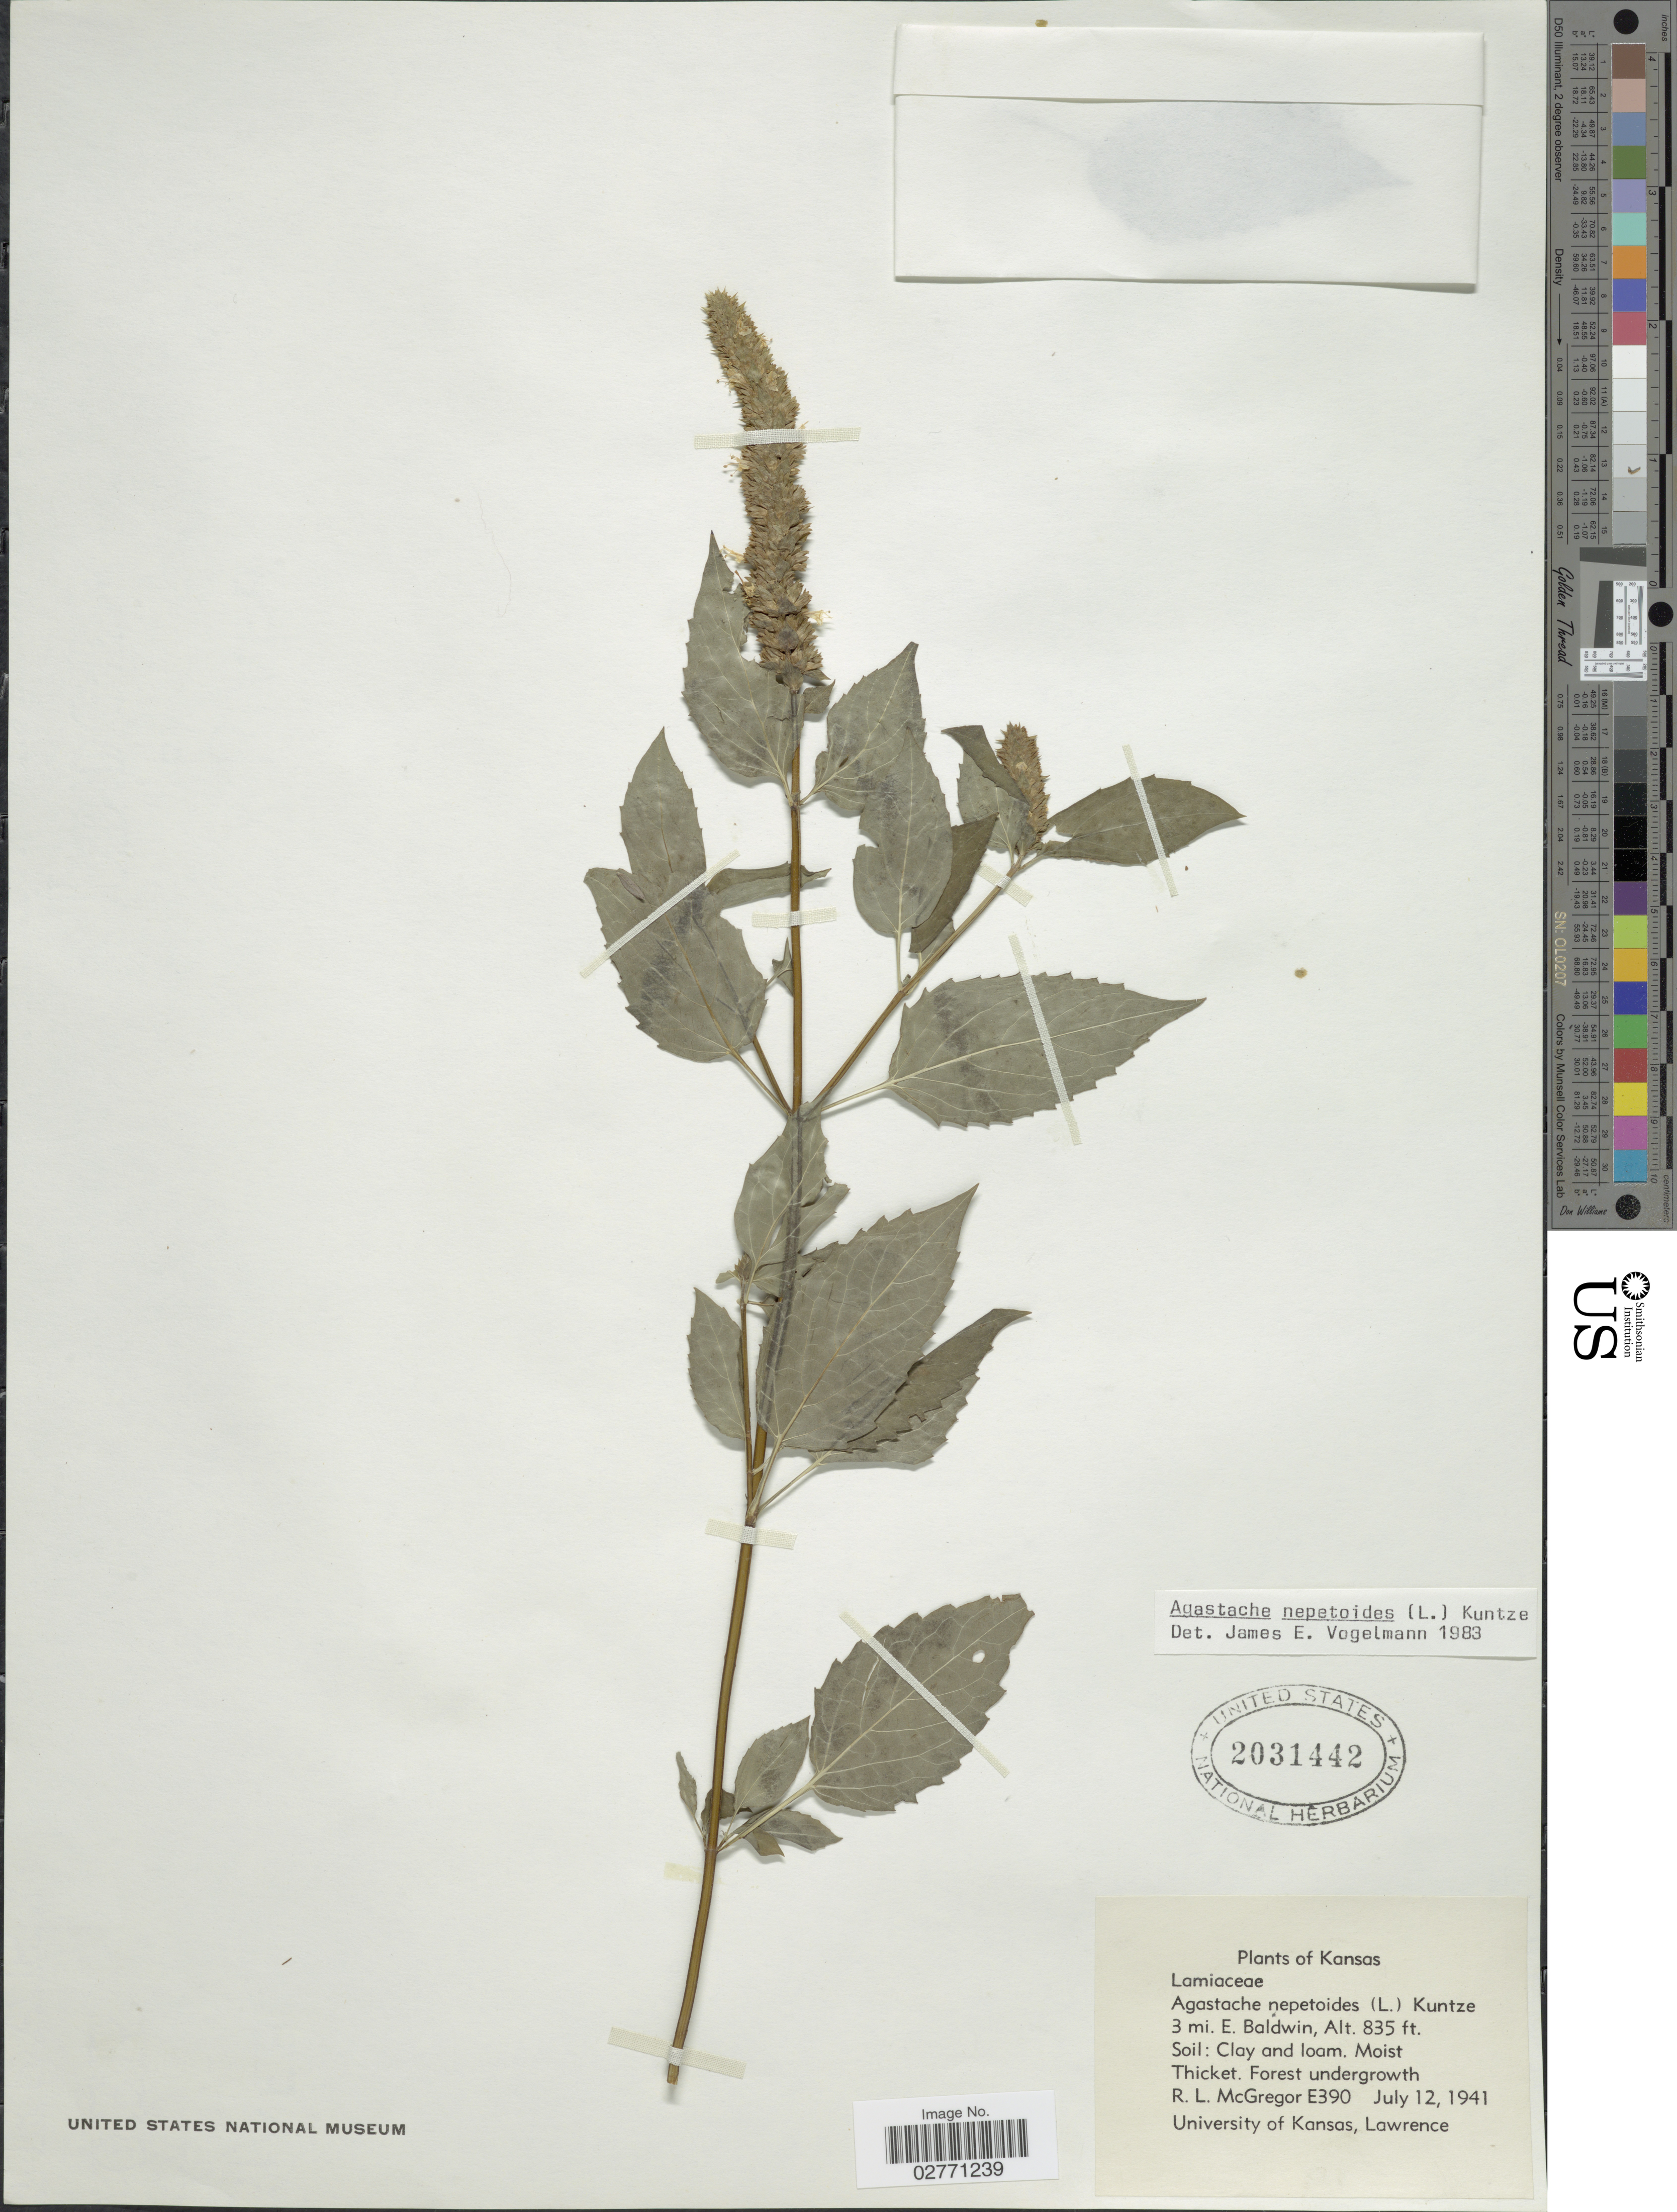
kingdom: Plantae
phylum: Tracheophyta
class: Magnoliopsida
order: Lamiales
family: Lamiaceae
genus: Agastache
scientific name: Agastache nepetoides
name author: (L.) Kuntze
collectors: R. McGregor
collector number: E390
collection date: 1941-07-12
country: United States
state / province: Kansas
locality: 3 mi. E. Baldwin.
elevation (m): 255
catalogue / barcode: US 2031442